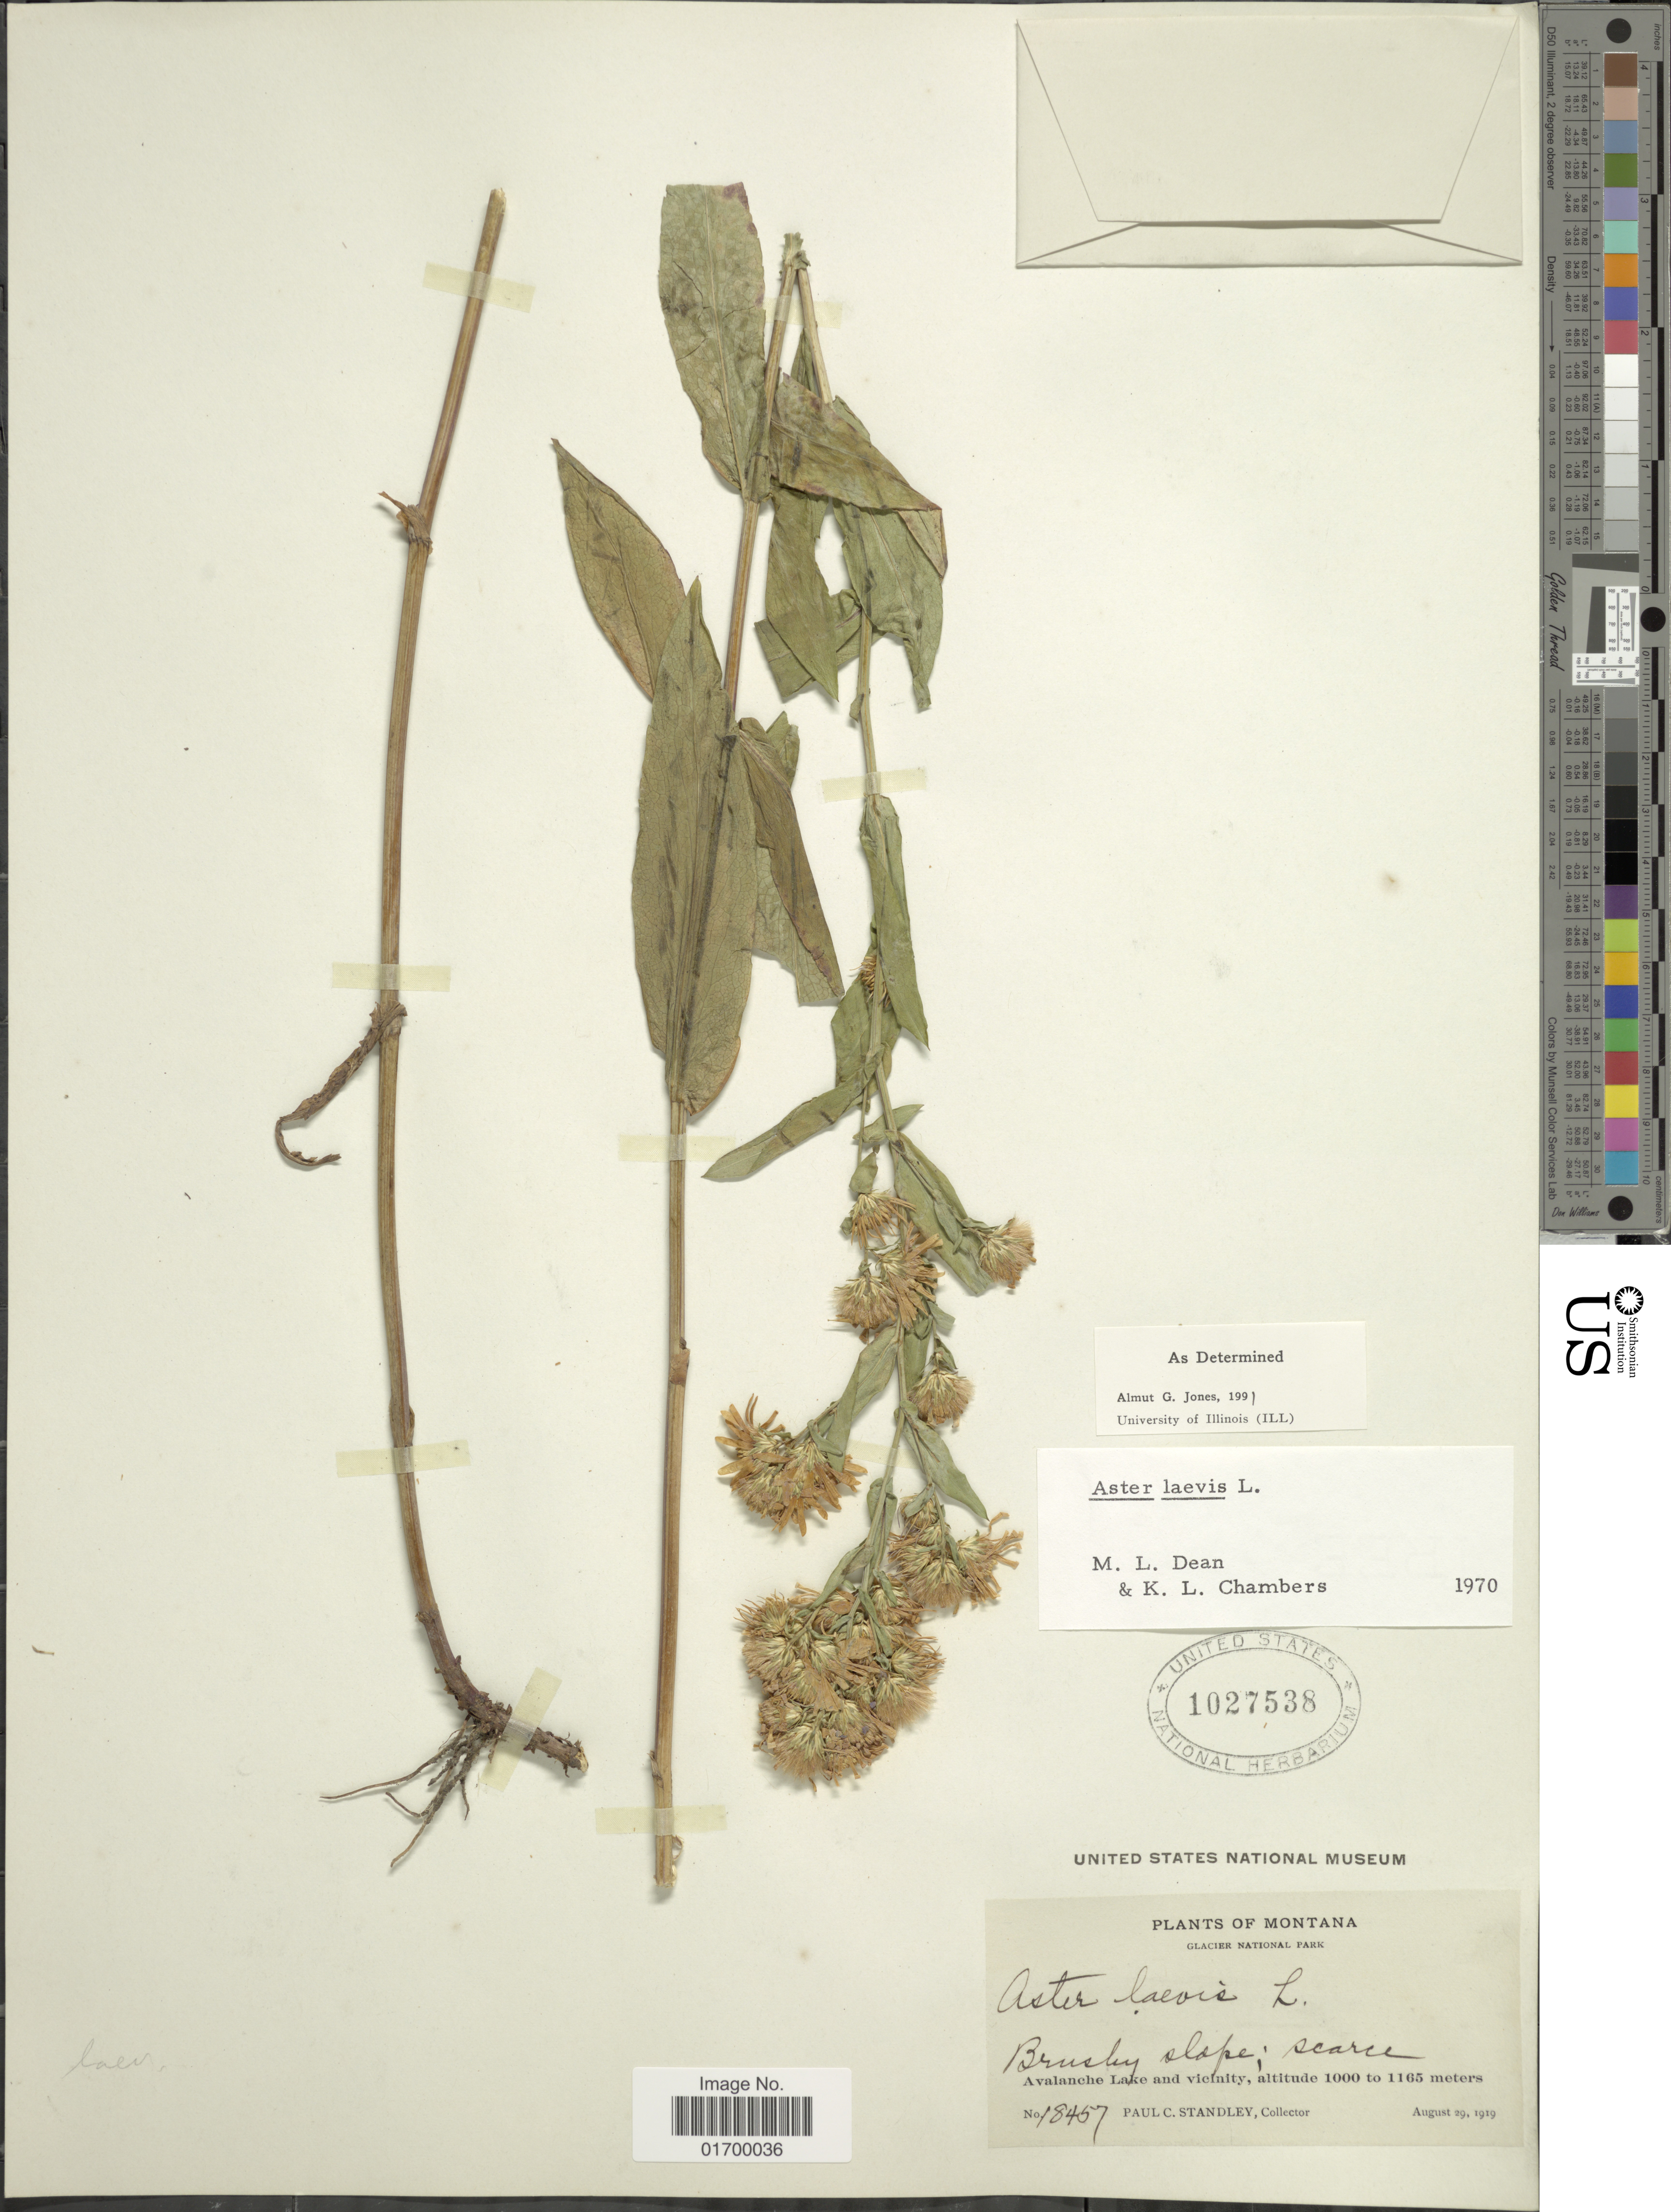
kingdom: Plantae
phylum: Tracheophyta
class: Magnoliopsida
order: Asterales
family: Asteraceae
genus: Symphyotrichum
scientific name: Symphyotrichum laeve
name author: (L.) Á. Löve & D. Löve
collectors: P. C. Standley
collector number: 18457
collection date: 1919-08-29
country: United States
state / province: Montana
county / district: Flathead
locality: Glacier National Park, Avalanche Lake and Vicinity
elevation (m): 1000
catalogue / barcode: US 1027538